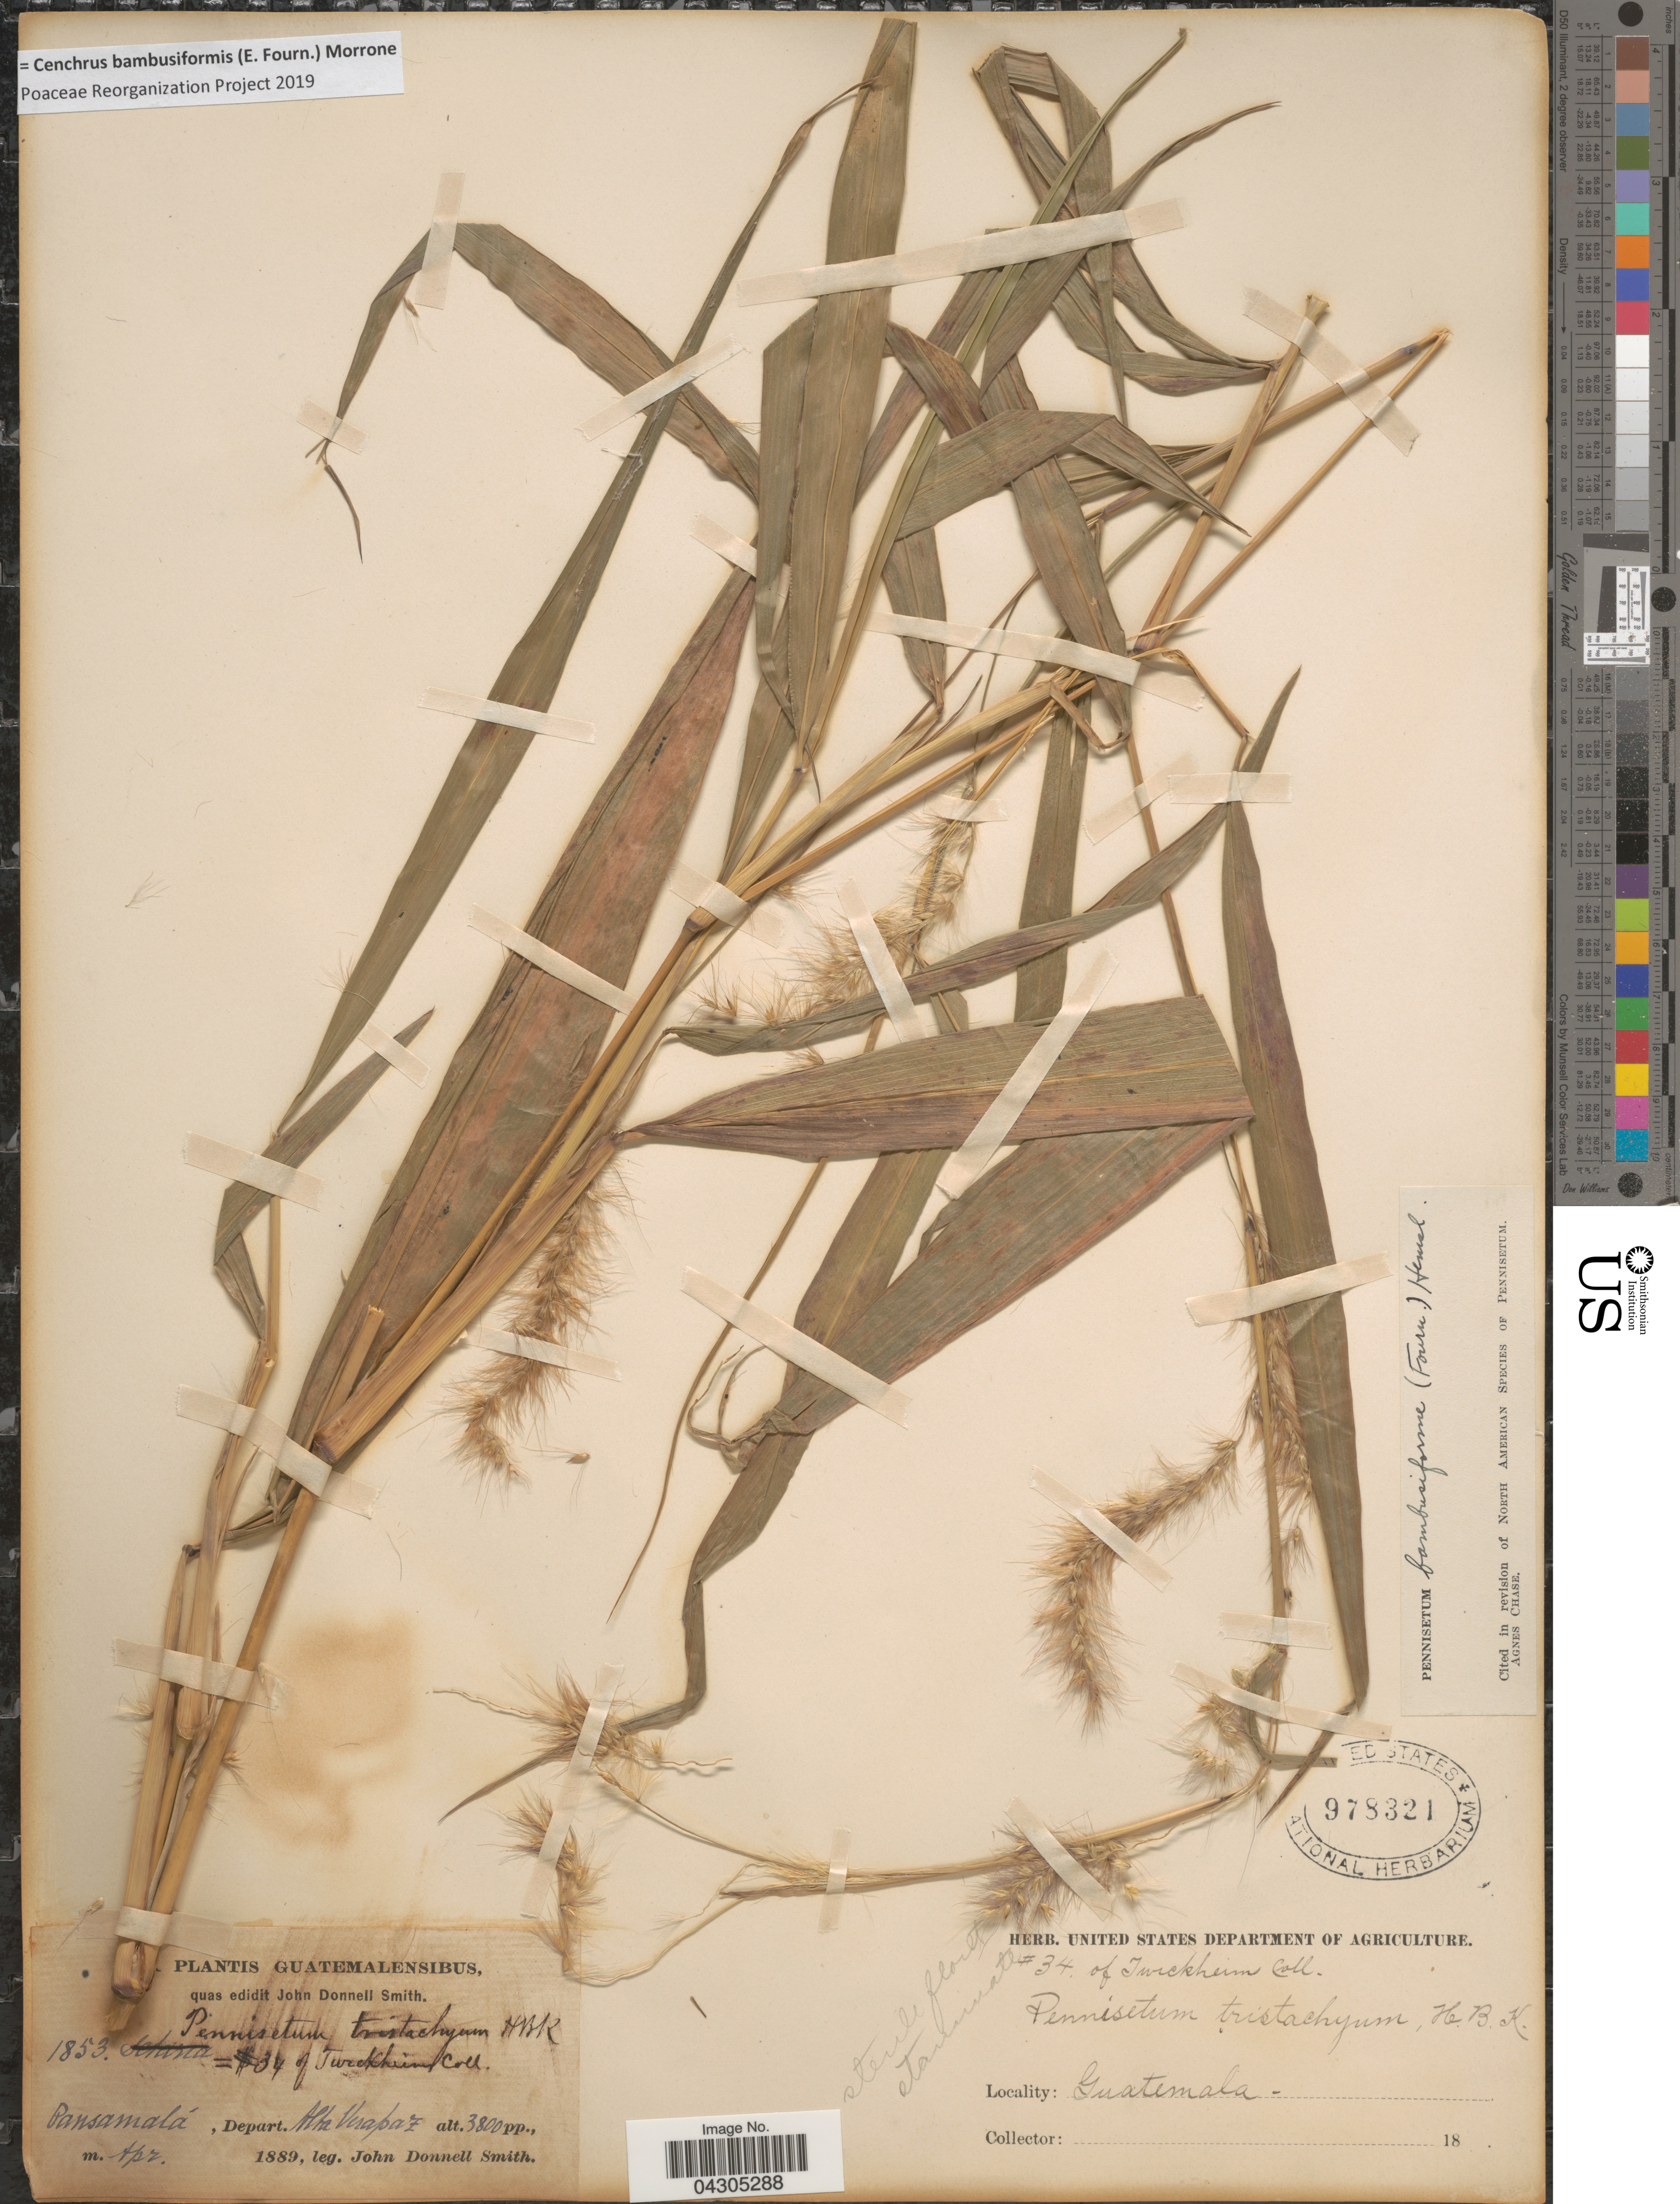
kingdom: Plantae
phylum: Tracheophyta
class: Liliopsida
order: Poales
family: Poaceae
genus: Cenchrus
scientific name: Cenchrus bambusiformis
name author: (E. Fourn.) Morrone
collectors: J. Donnell Smith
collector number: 1853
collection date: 1889-04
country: Guatemala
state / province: Alta Verapaz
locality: Pansamalá, Depart. Alta Verapaz.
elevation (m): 1158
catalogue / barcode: US 978321